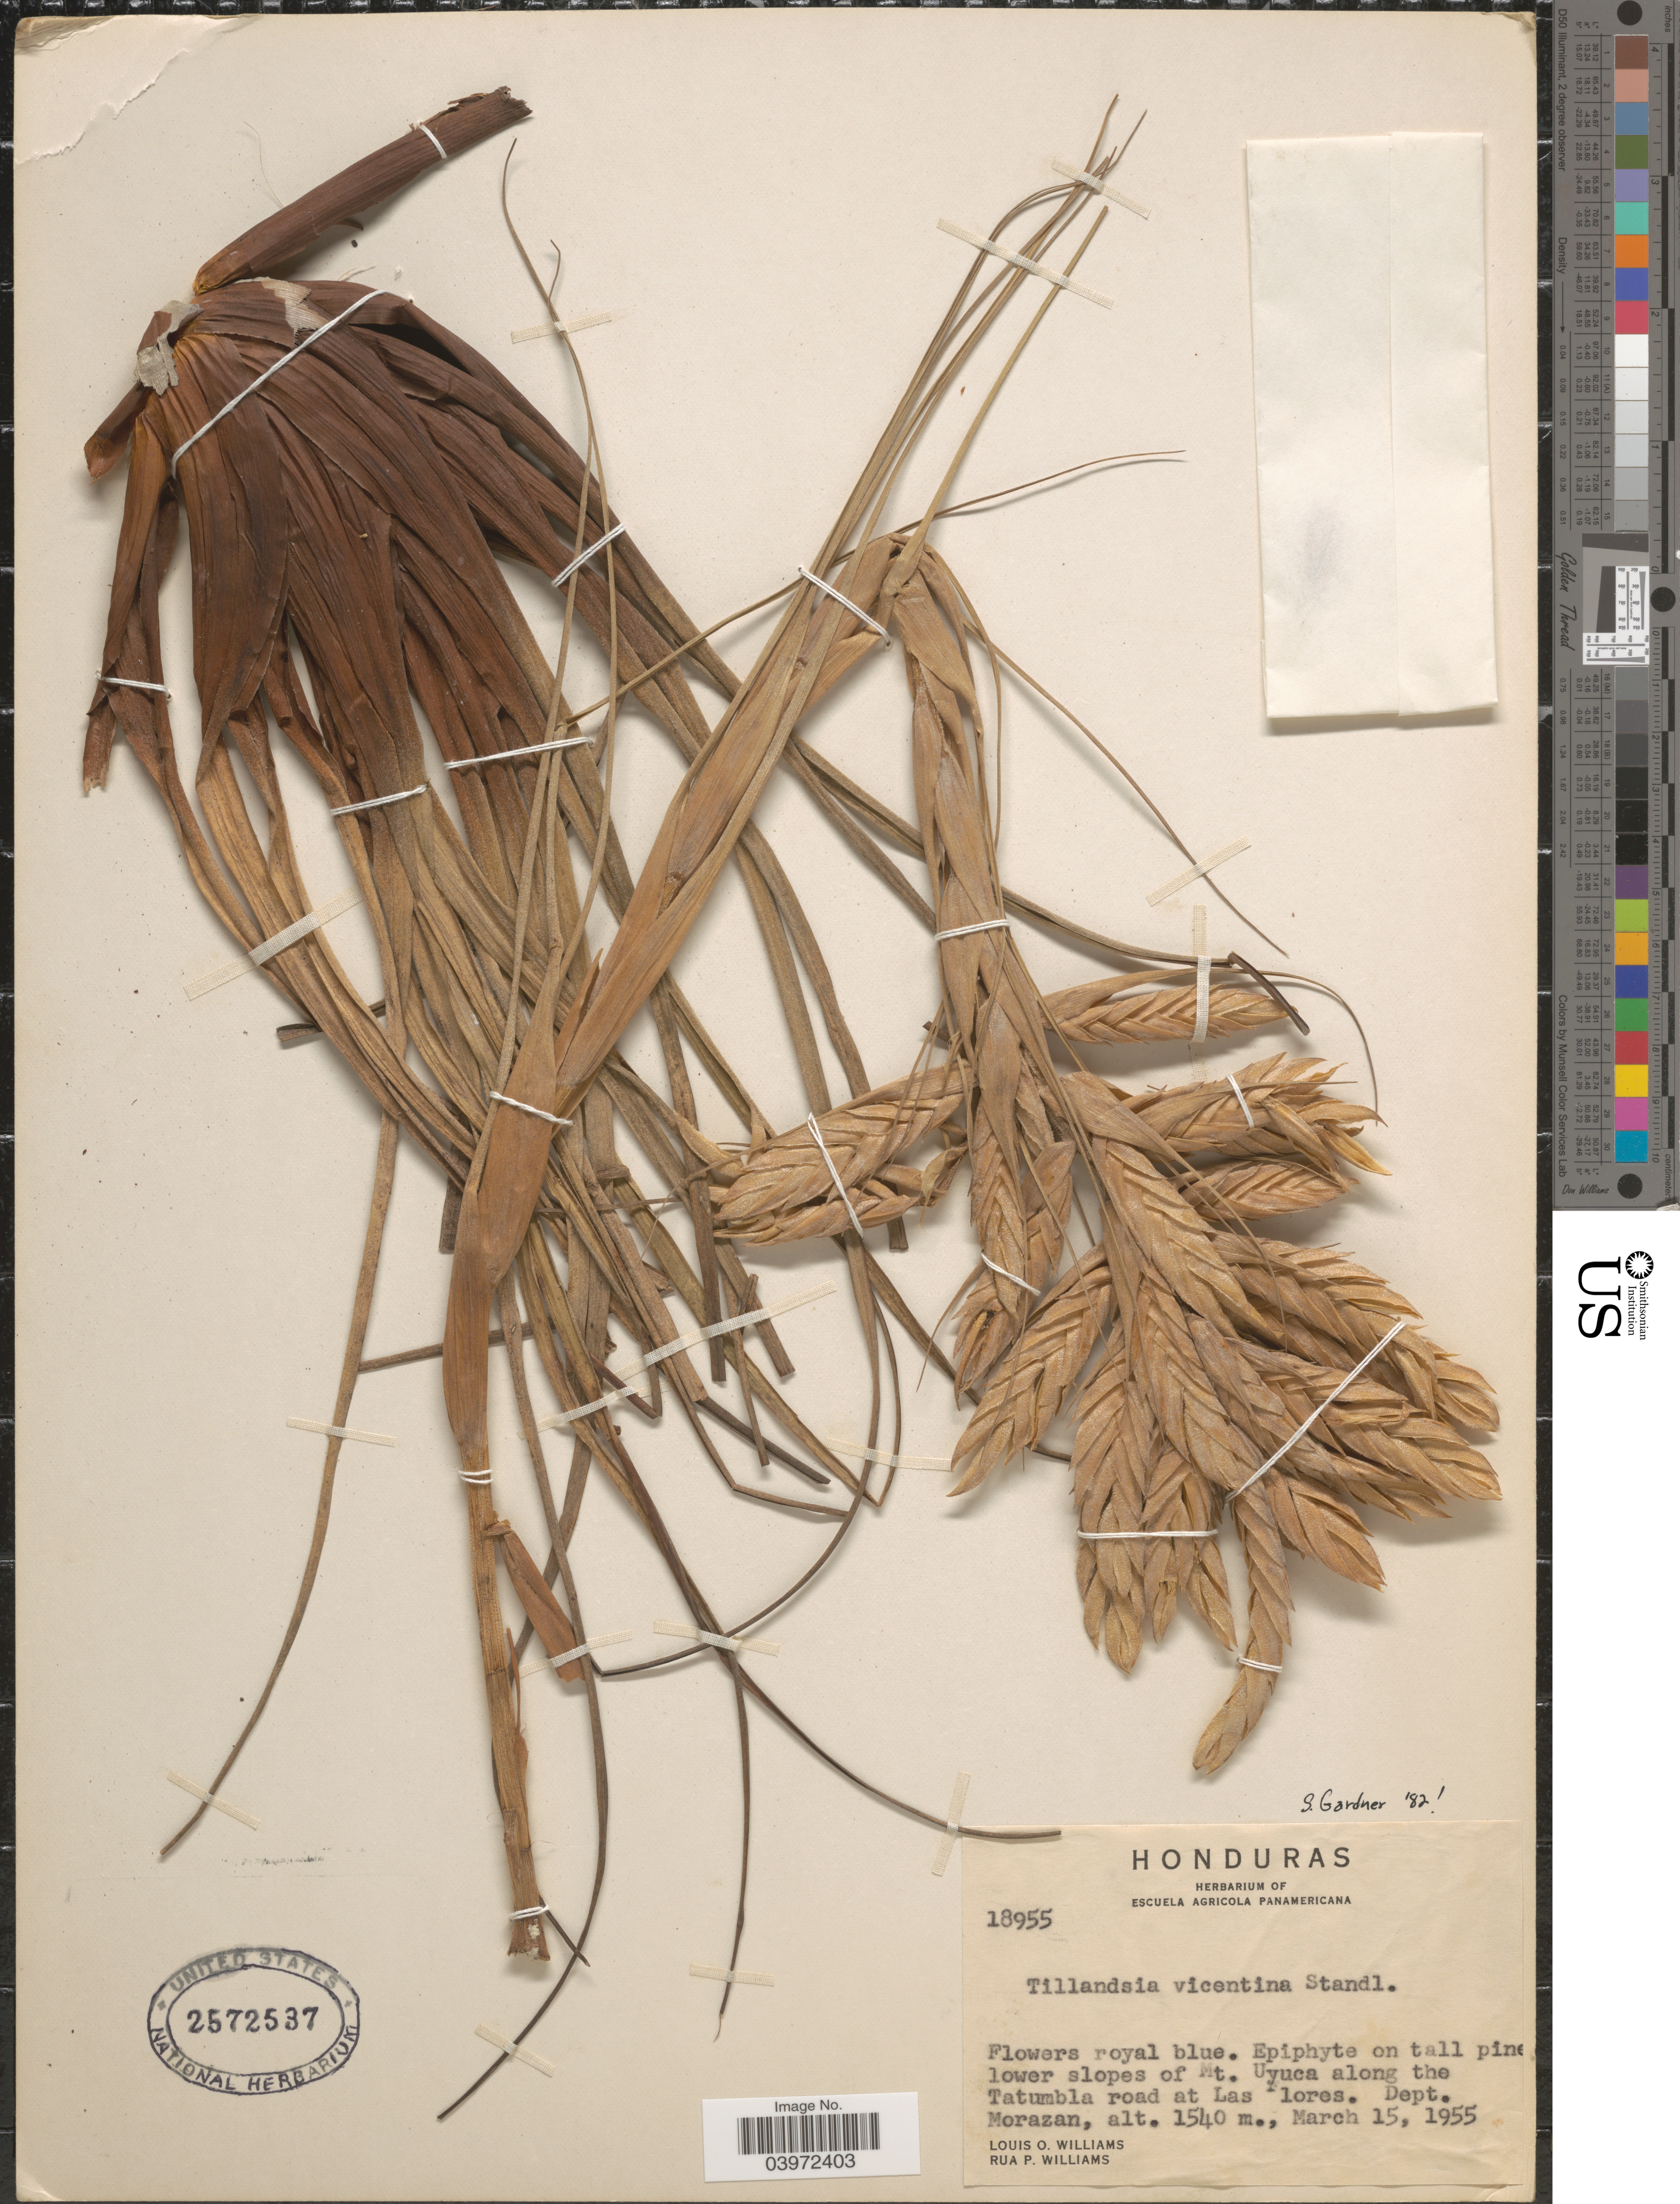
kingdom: Plantae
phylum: Tracheophyta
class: Liliopsida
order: Poales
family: Bromeliaceae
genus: Tillandsia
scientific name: Tillandsia vicentina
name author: Standl.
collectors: L. O. Williams & R. P. Williams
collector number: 18955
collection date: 1955-03-15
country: El Salvador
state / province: Morazan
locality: Epiphyte on tall pine lower slopes of Mt. Uyuca along the Tatumbla road at Las Flores. Dept. Morazan.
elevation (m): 1540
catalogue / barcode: US 2572537